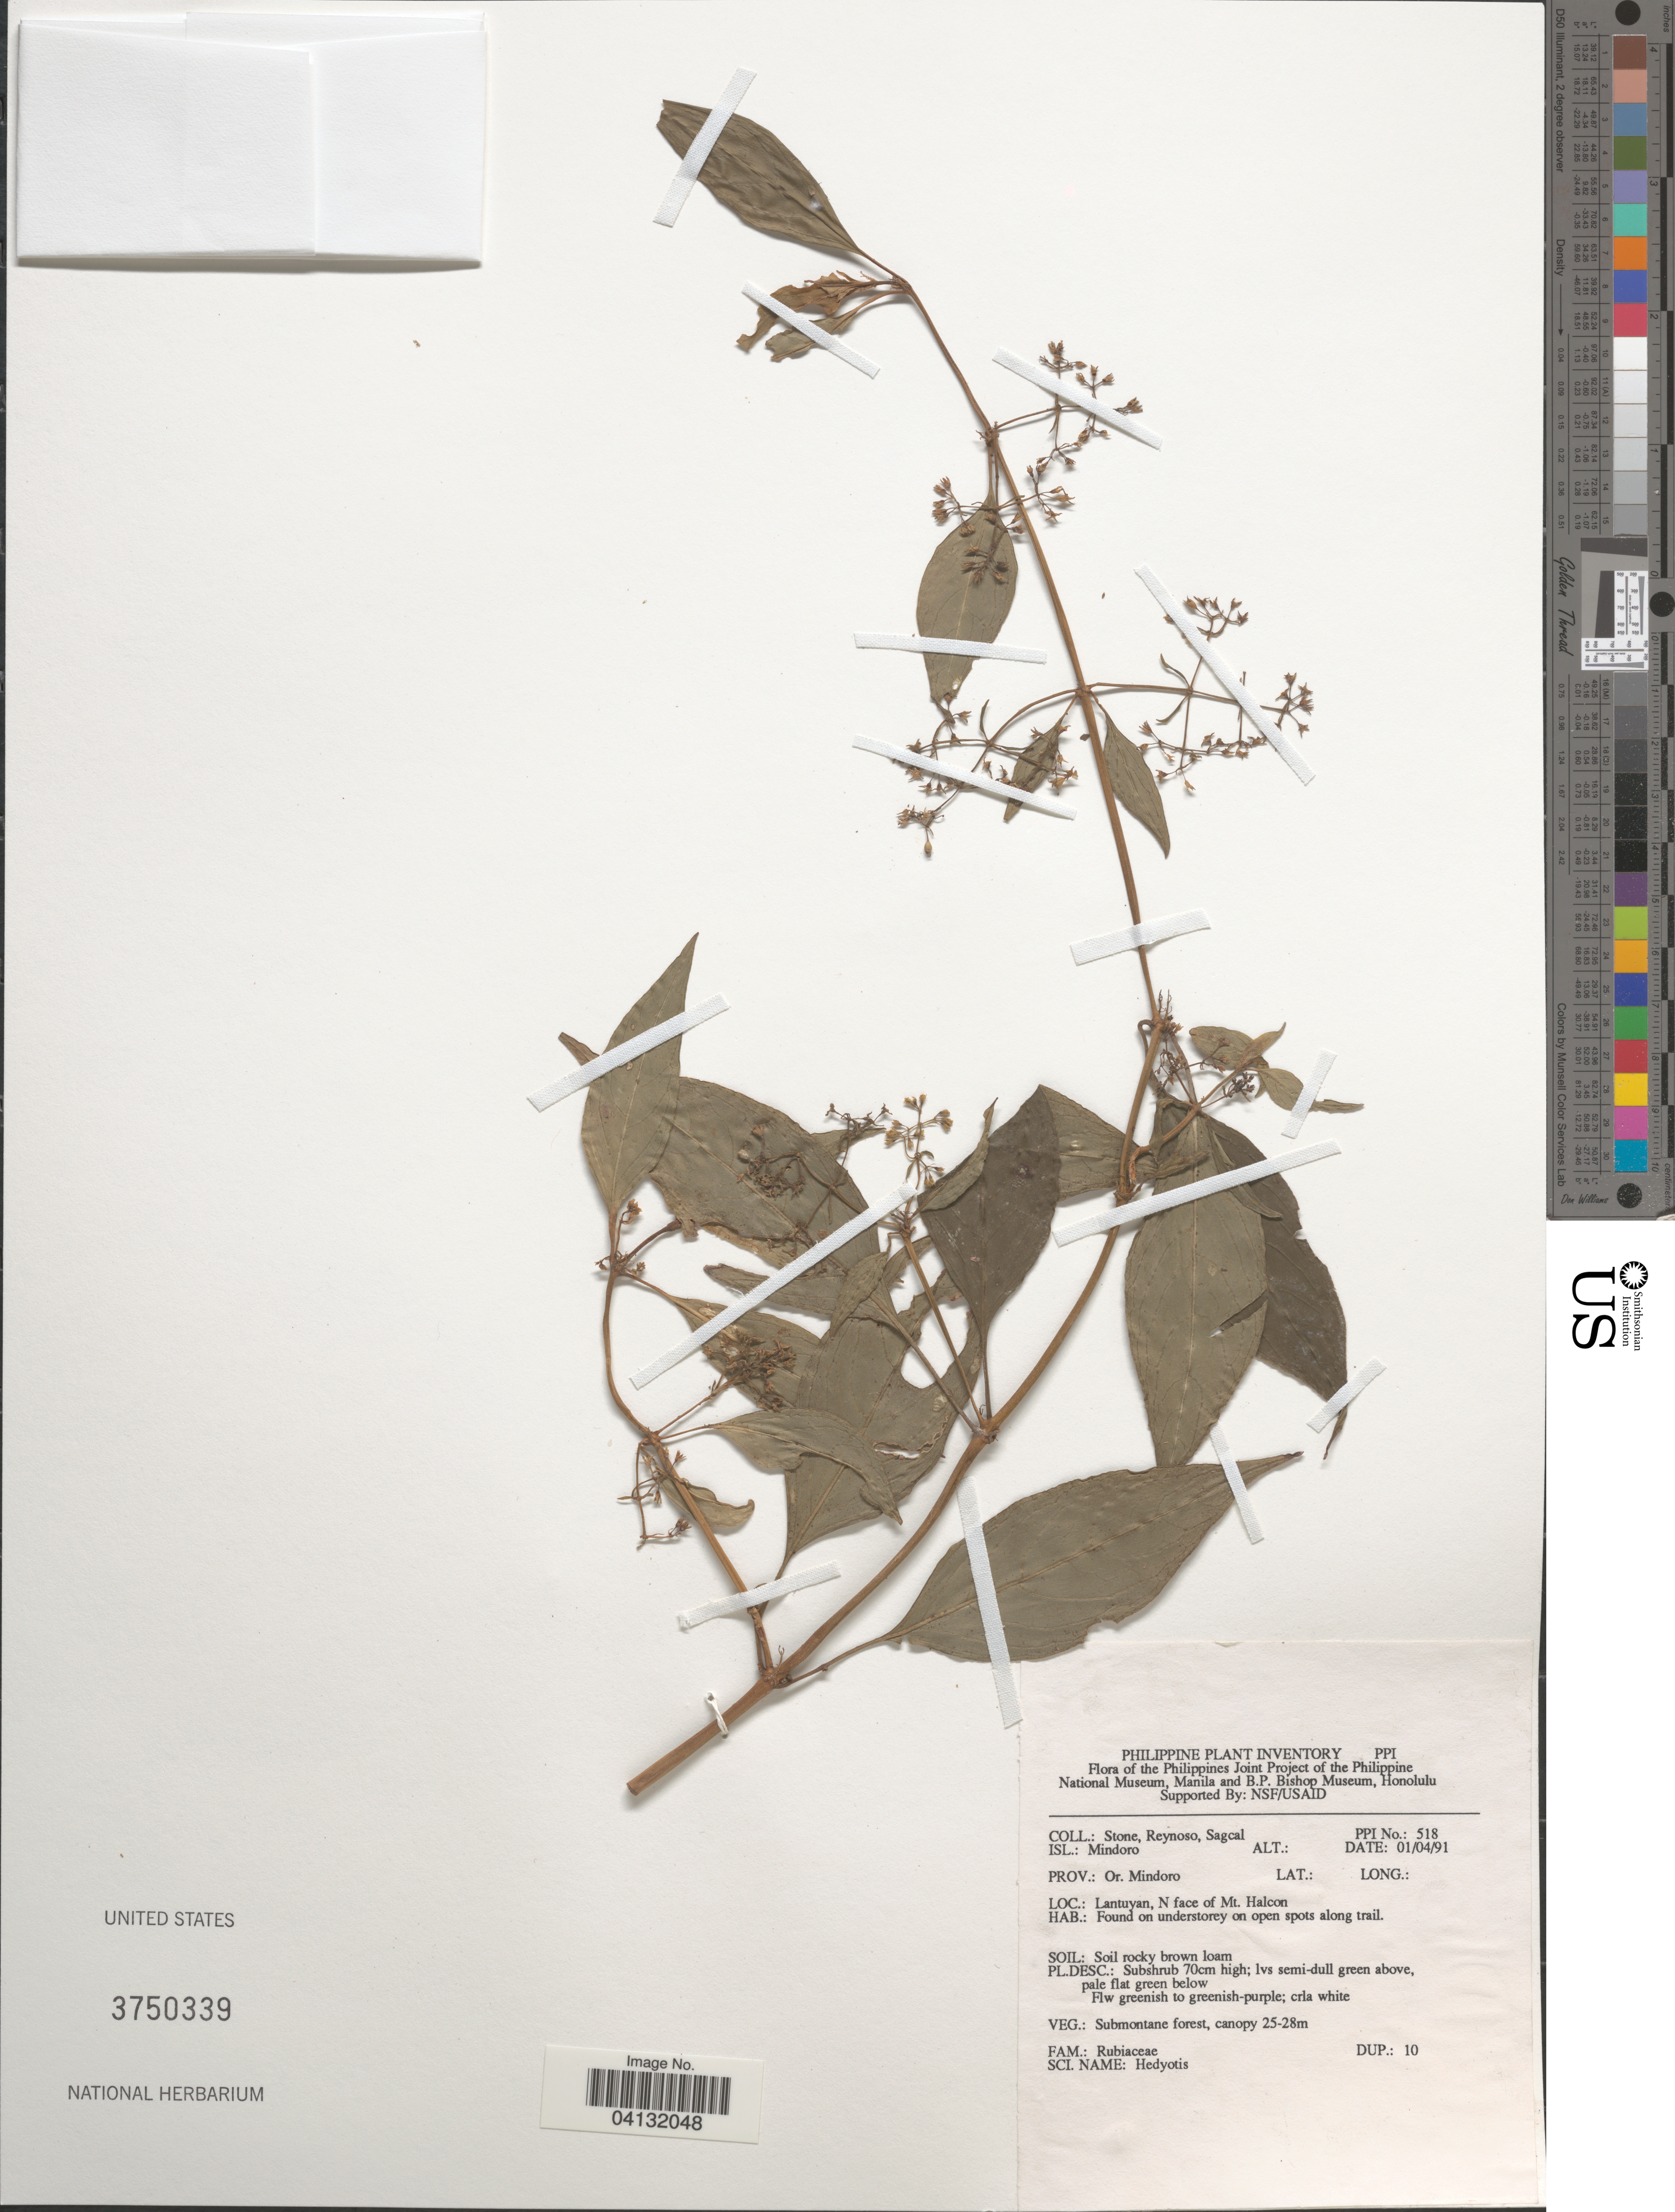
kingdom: Plantae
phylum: Tracheophyta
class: Magnoliopsida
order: Gentianales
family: Rubiaceae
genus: Hedyotis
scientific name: Hedyotis sp.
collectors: -. Stone, E. Reynoso & E. Sagcal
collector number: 518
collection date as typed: Transcribed d/m/y: 1/4/91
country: Philippines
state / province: Mimaropa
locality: Isl.: Mindoro. Prov.: Or. Mindoro. Lantuyan, N face of Mt. Halcon.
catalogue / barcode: US 3750339